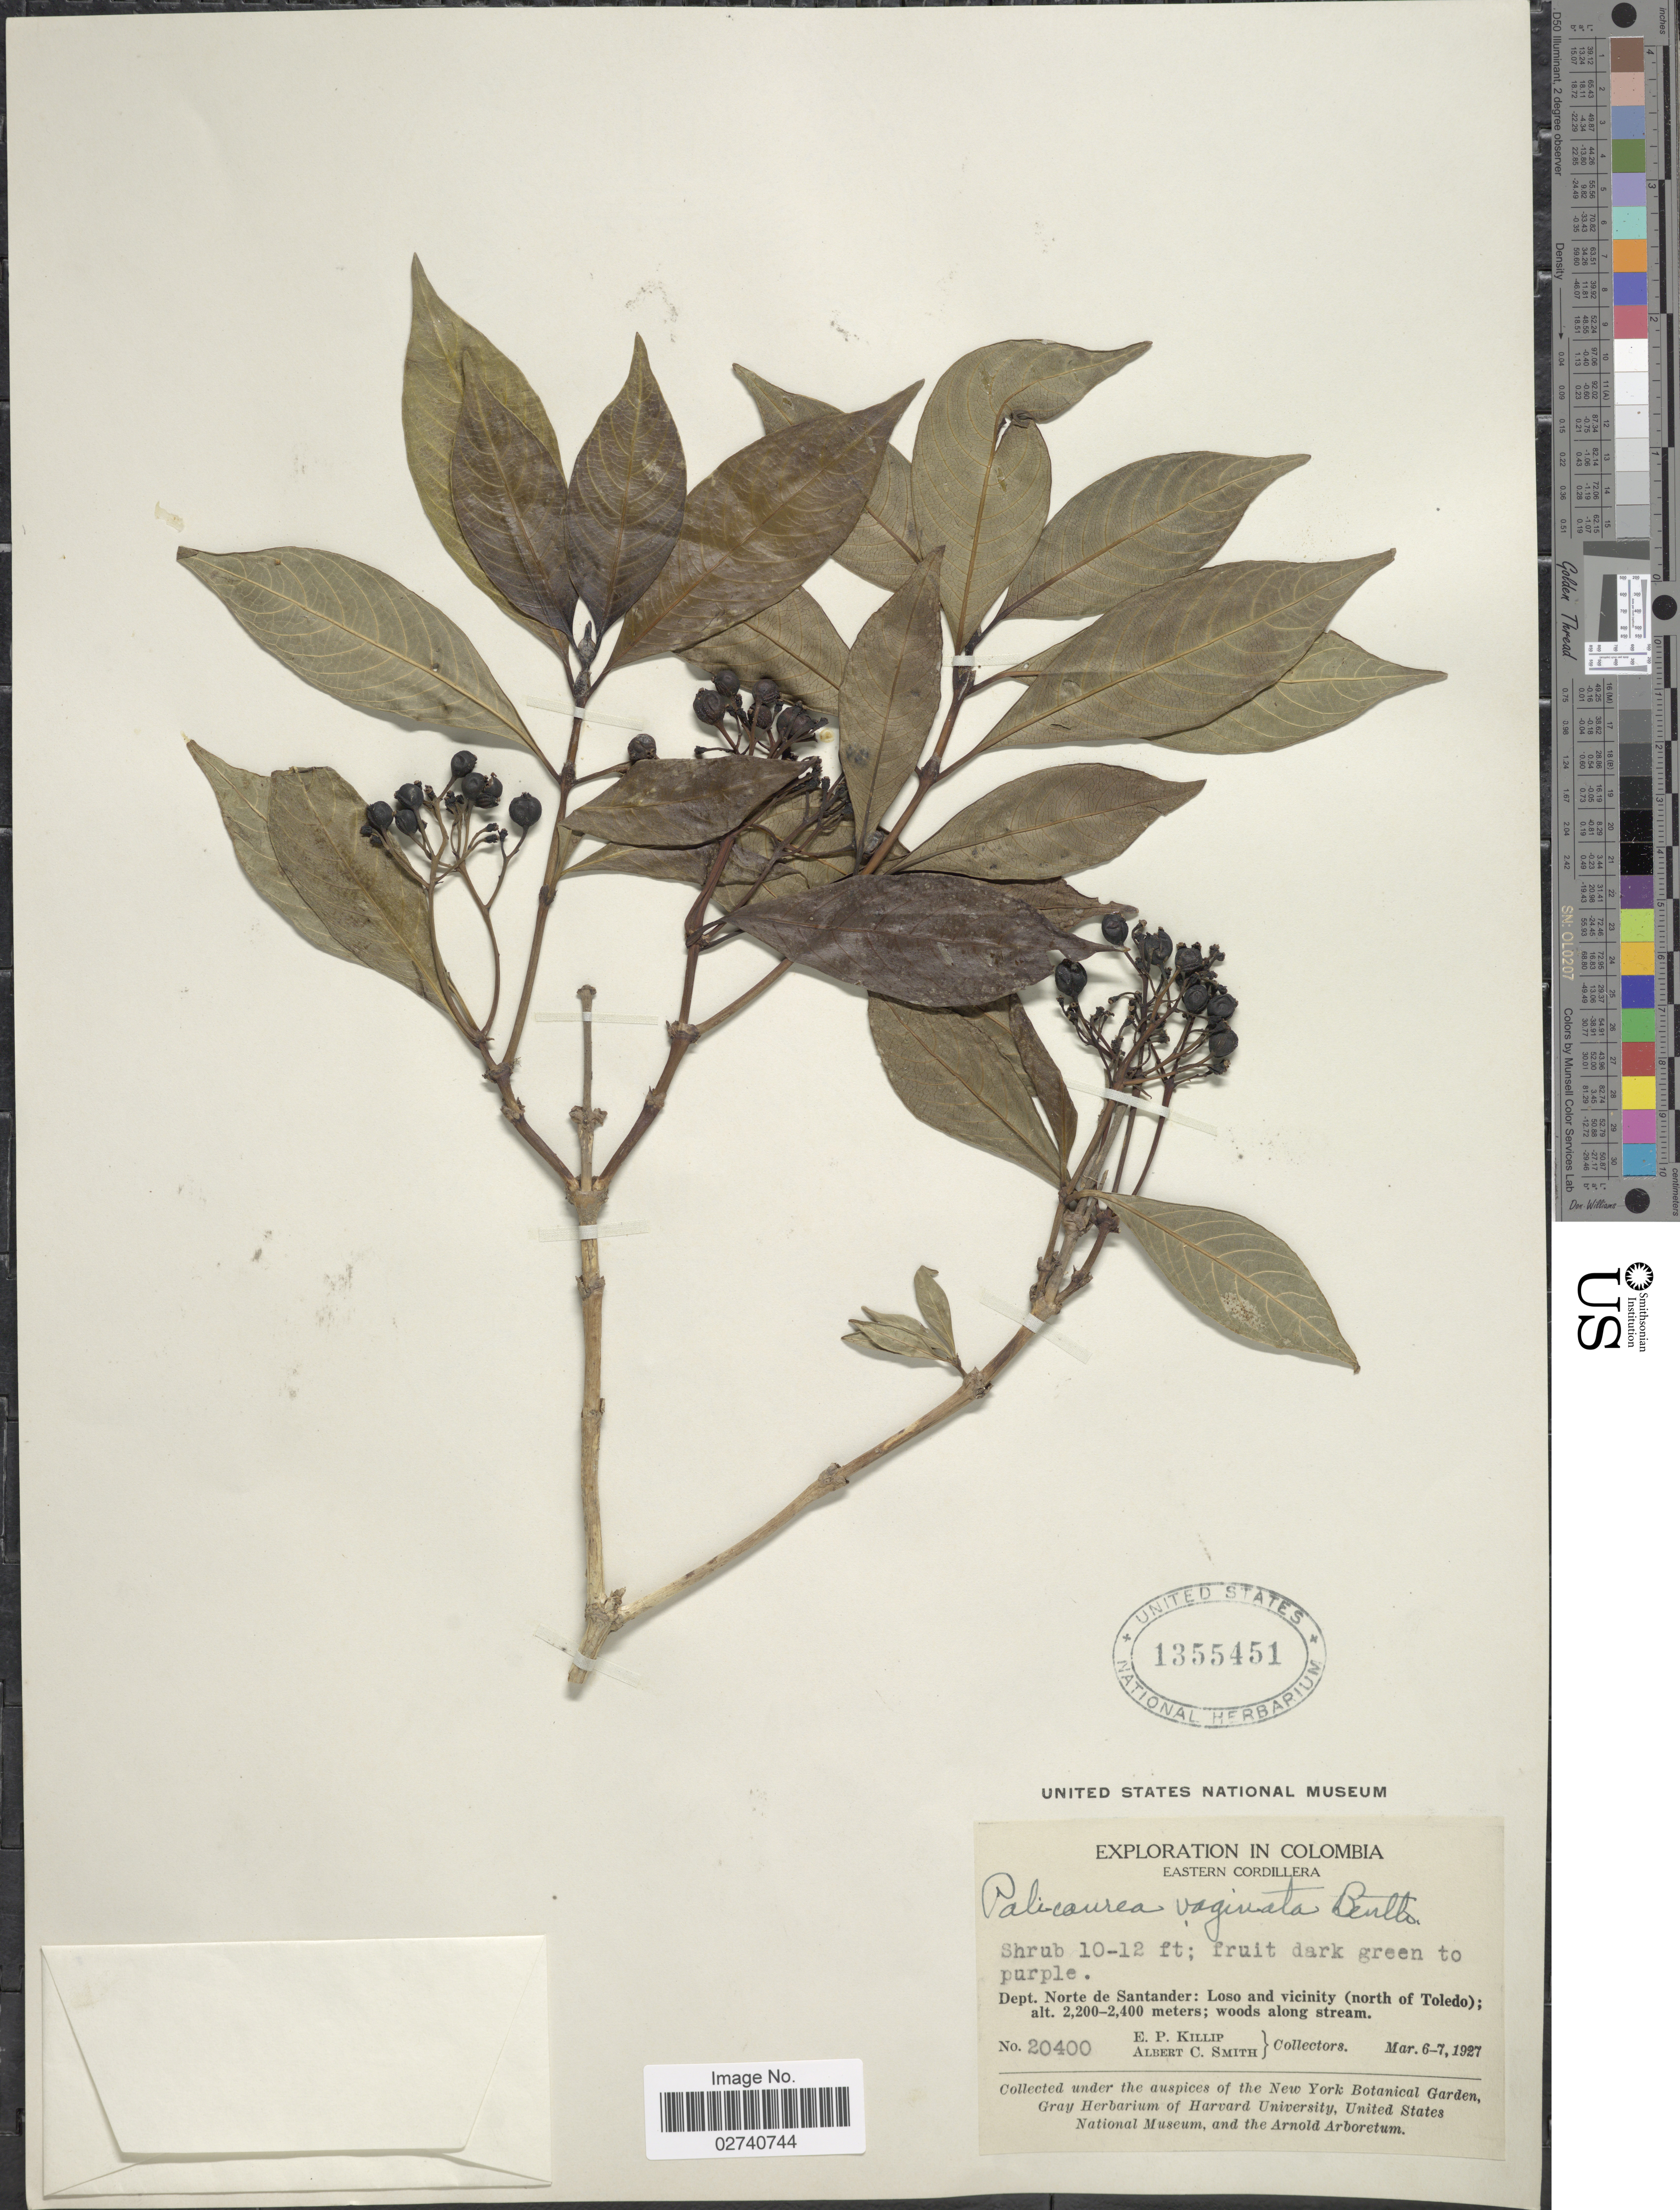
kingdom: Plantae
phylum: Tracheophyta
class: Magnoliopsida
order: Gentianales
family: Rubiaceae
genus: Palicourea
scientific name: Palicourea vaginata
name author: Benth.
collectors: E. P. Killip & A. C. Smith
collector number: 20400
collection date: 1927-03-06/1927-03-07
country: Colombia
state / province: Norte de Santander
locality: Eastern Cordillera. Loso and vicinity (North of Toledo)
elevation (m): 2200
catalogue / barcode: US 1355451